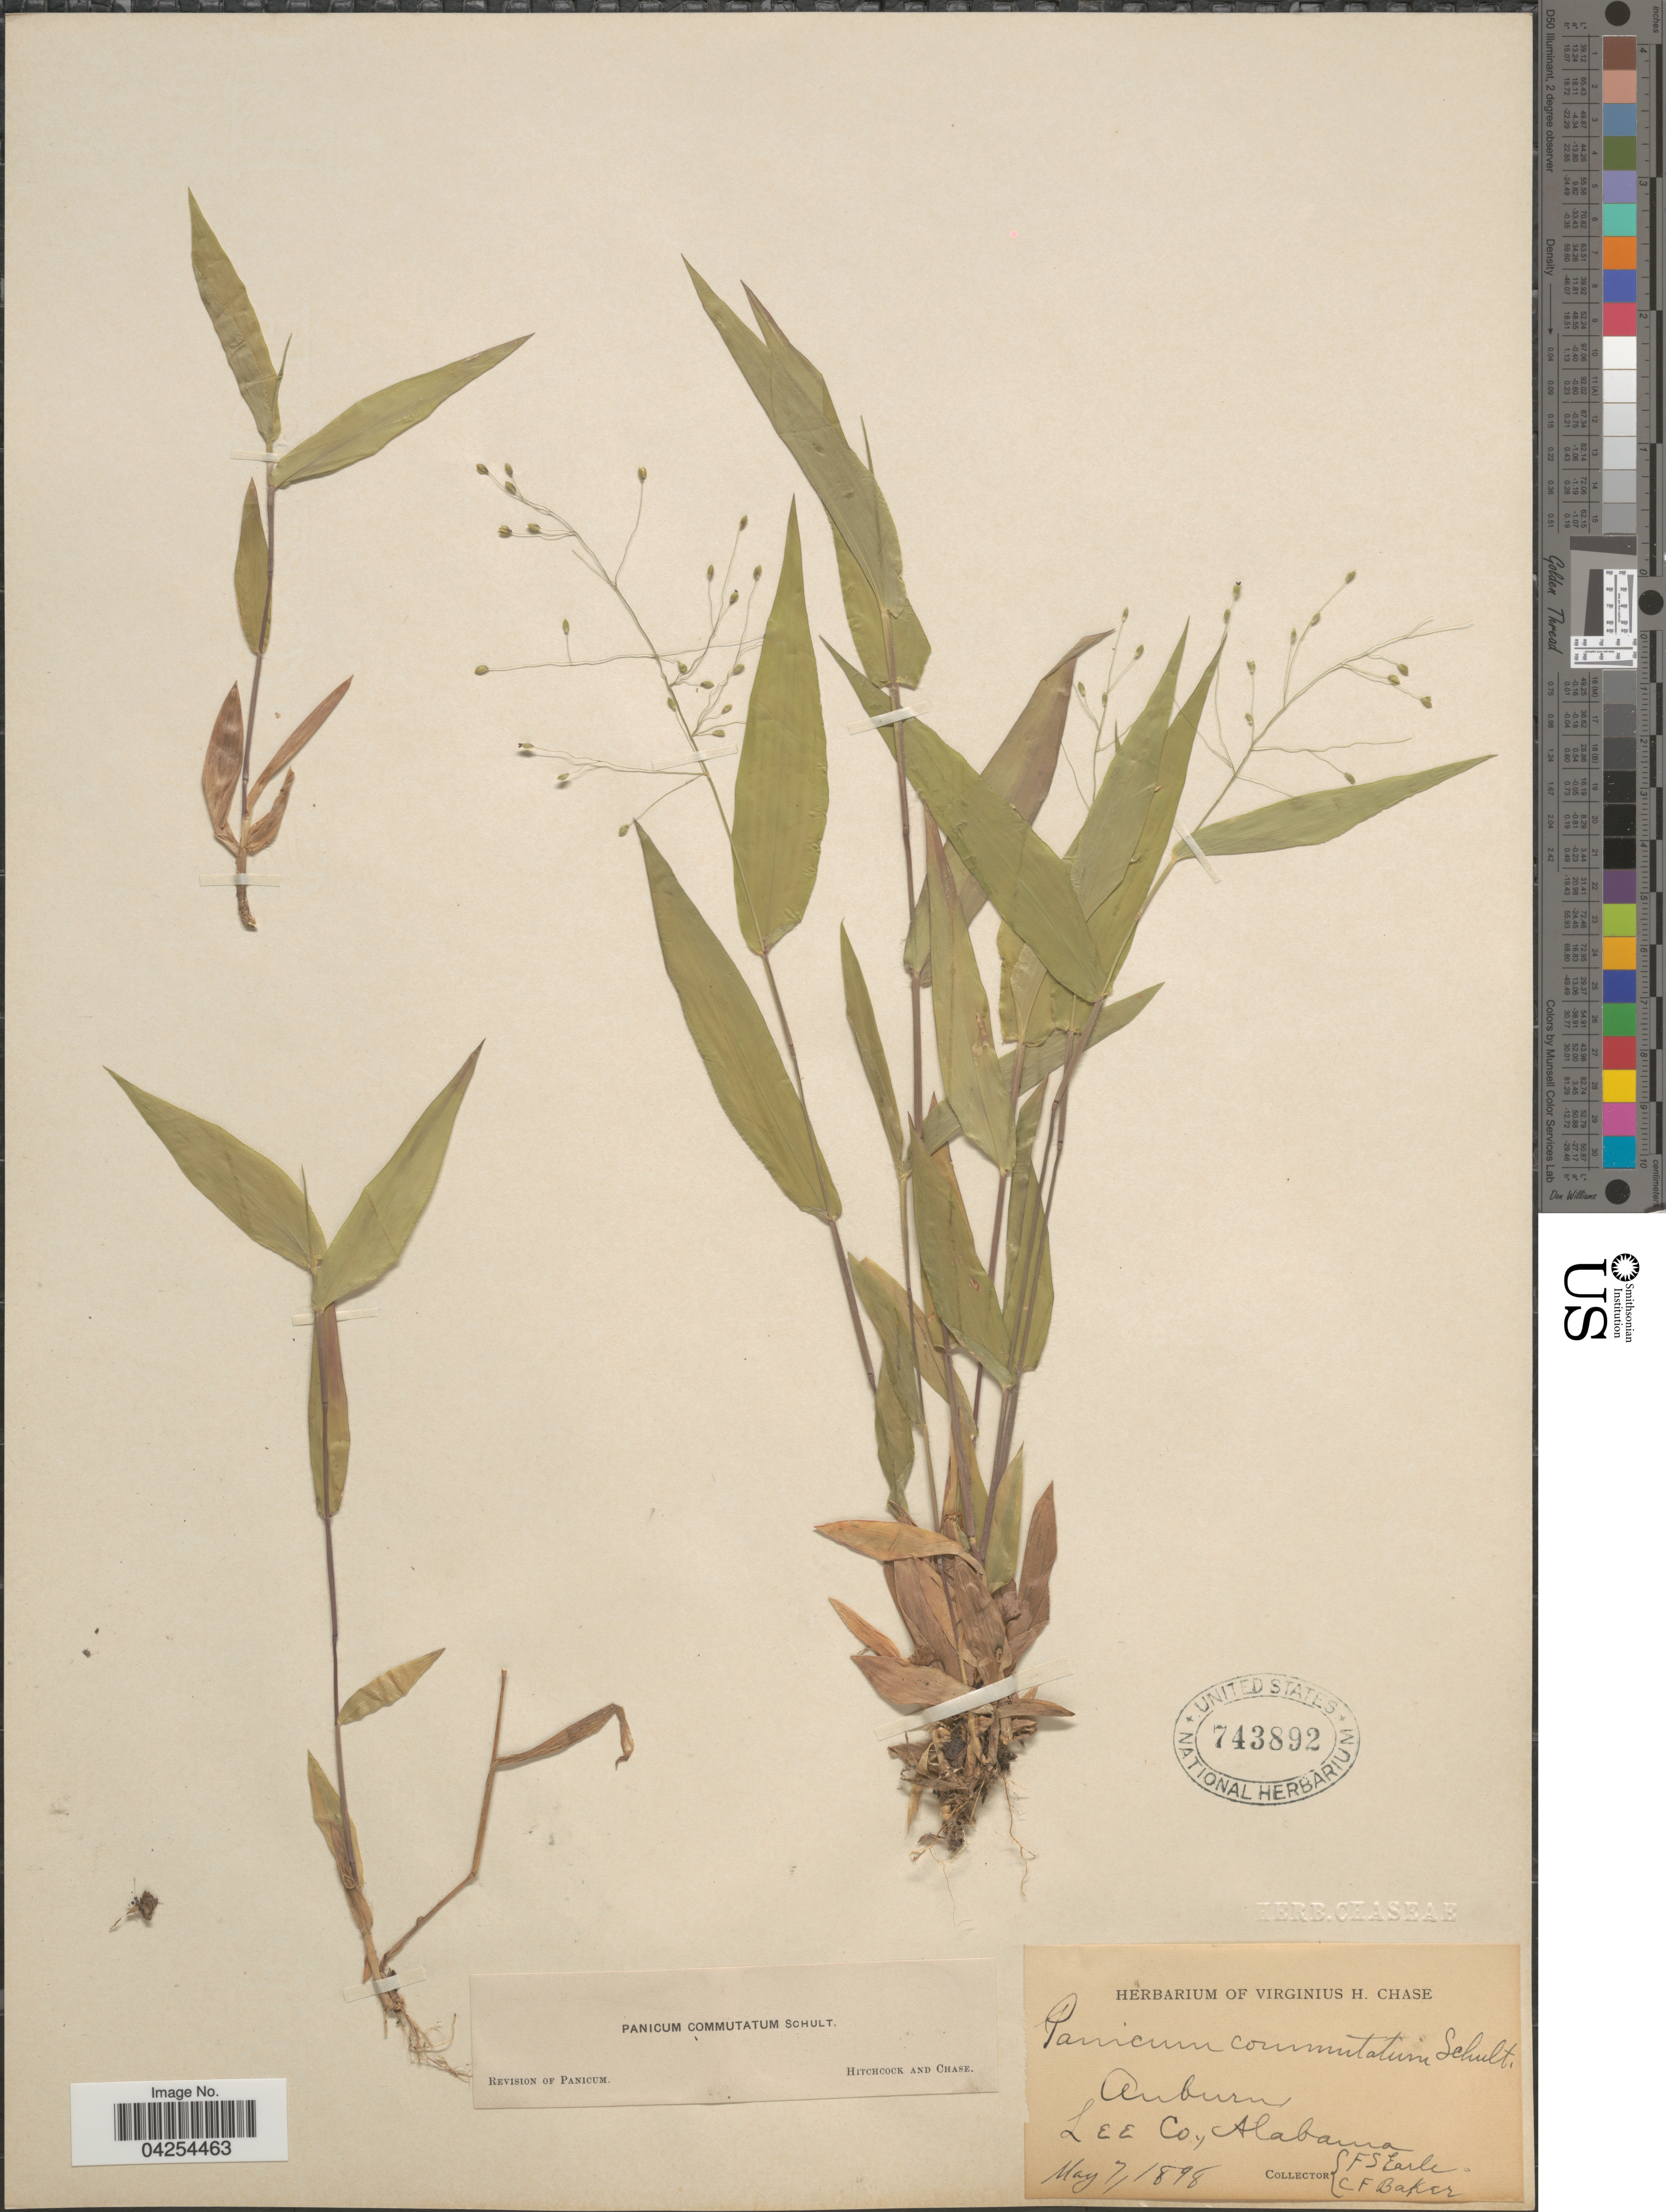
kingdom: Plantae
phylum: Tracheophyta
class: Liliopsida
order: Poales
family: Poaceae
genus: Dichanthelium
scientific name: Dichanthelium commutatum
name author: (Schult.) Gould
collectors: F. S. Earle & C. F. Baker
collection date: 1898-05-07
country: United States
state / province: Alabama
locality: Auburn. Lee Co.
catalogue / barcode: US 743892